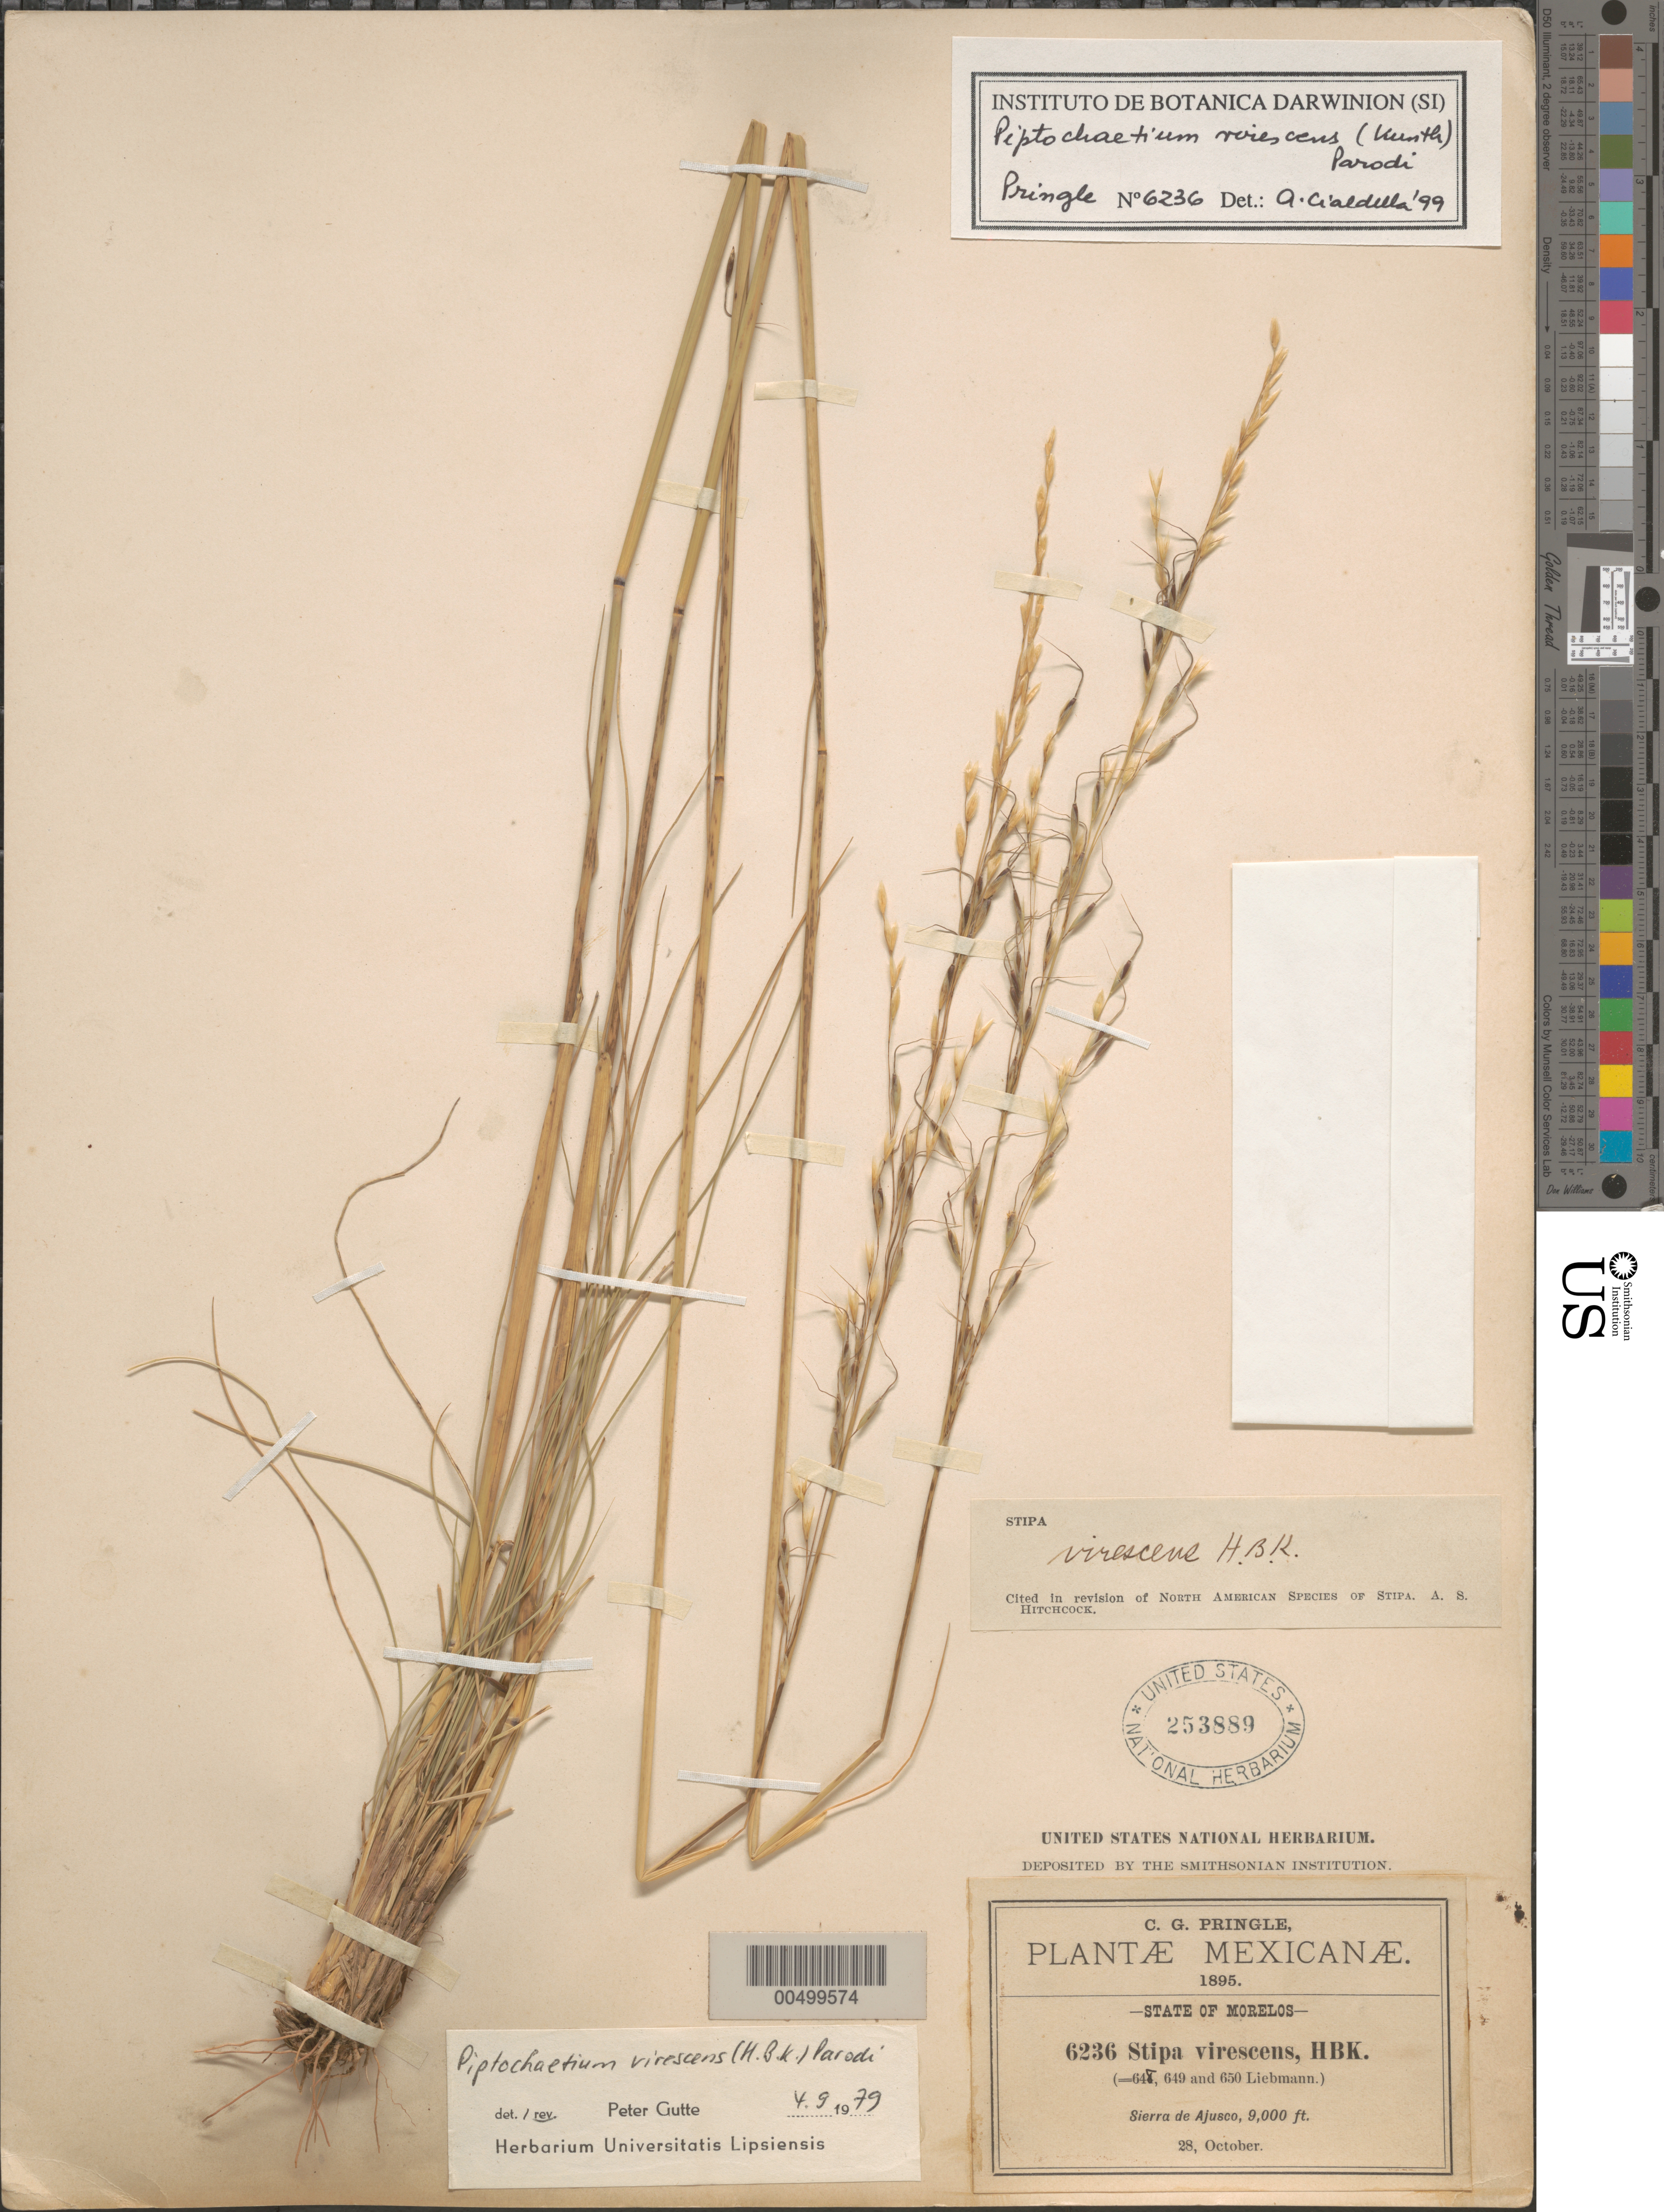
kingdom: Plantae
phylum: Tracheophyta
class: Liliopsida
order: Poales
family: Poaceae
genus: Piptochaetium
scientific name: Piptochaetium virescens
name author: (Kunth) Parodi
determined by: Gutte, P.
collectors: C. G. Pringle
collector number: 6236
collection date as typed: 28 Oct 1895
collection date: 1895-10-28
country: Mexico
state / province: Morelos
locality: Sierra de Ajusco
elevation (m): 2743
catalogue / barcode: US 253889